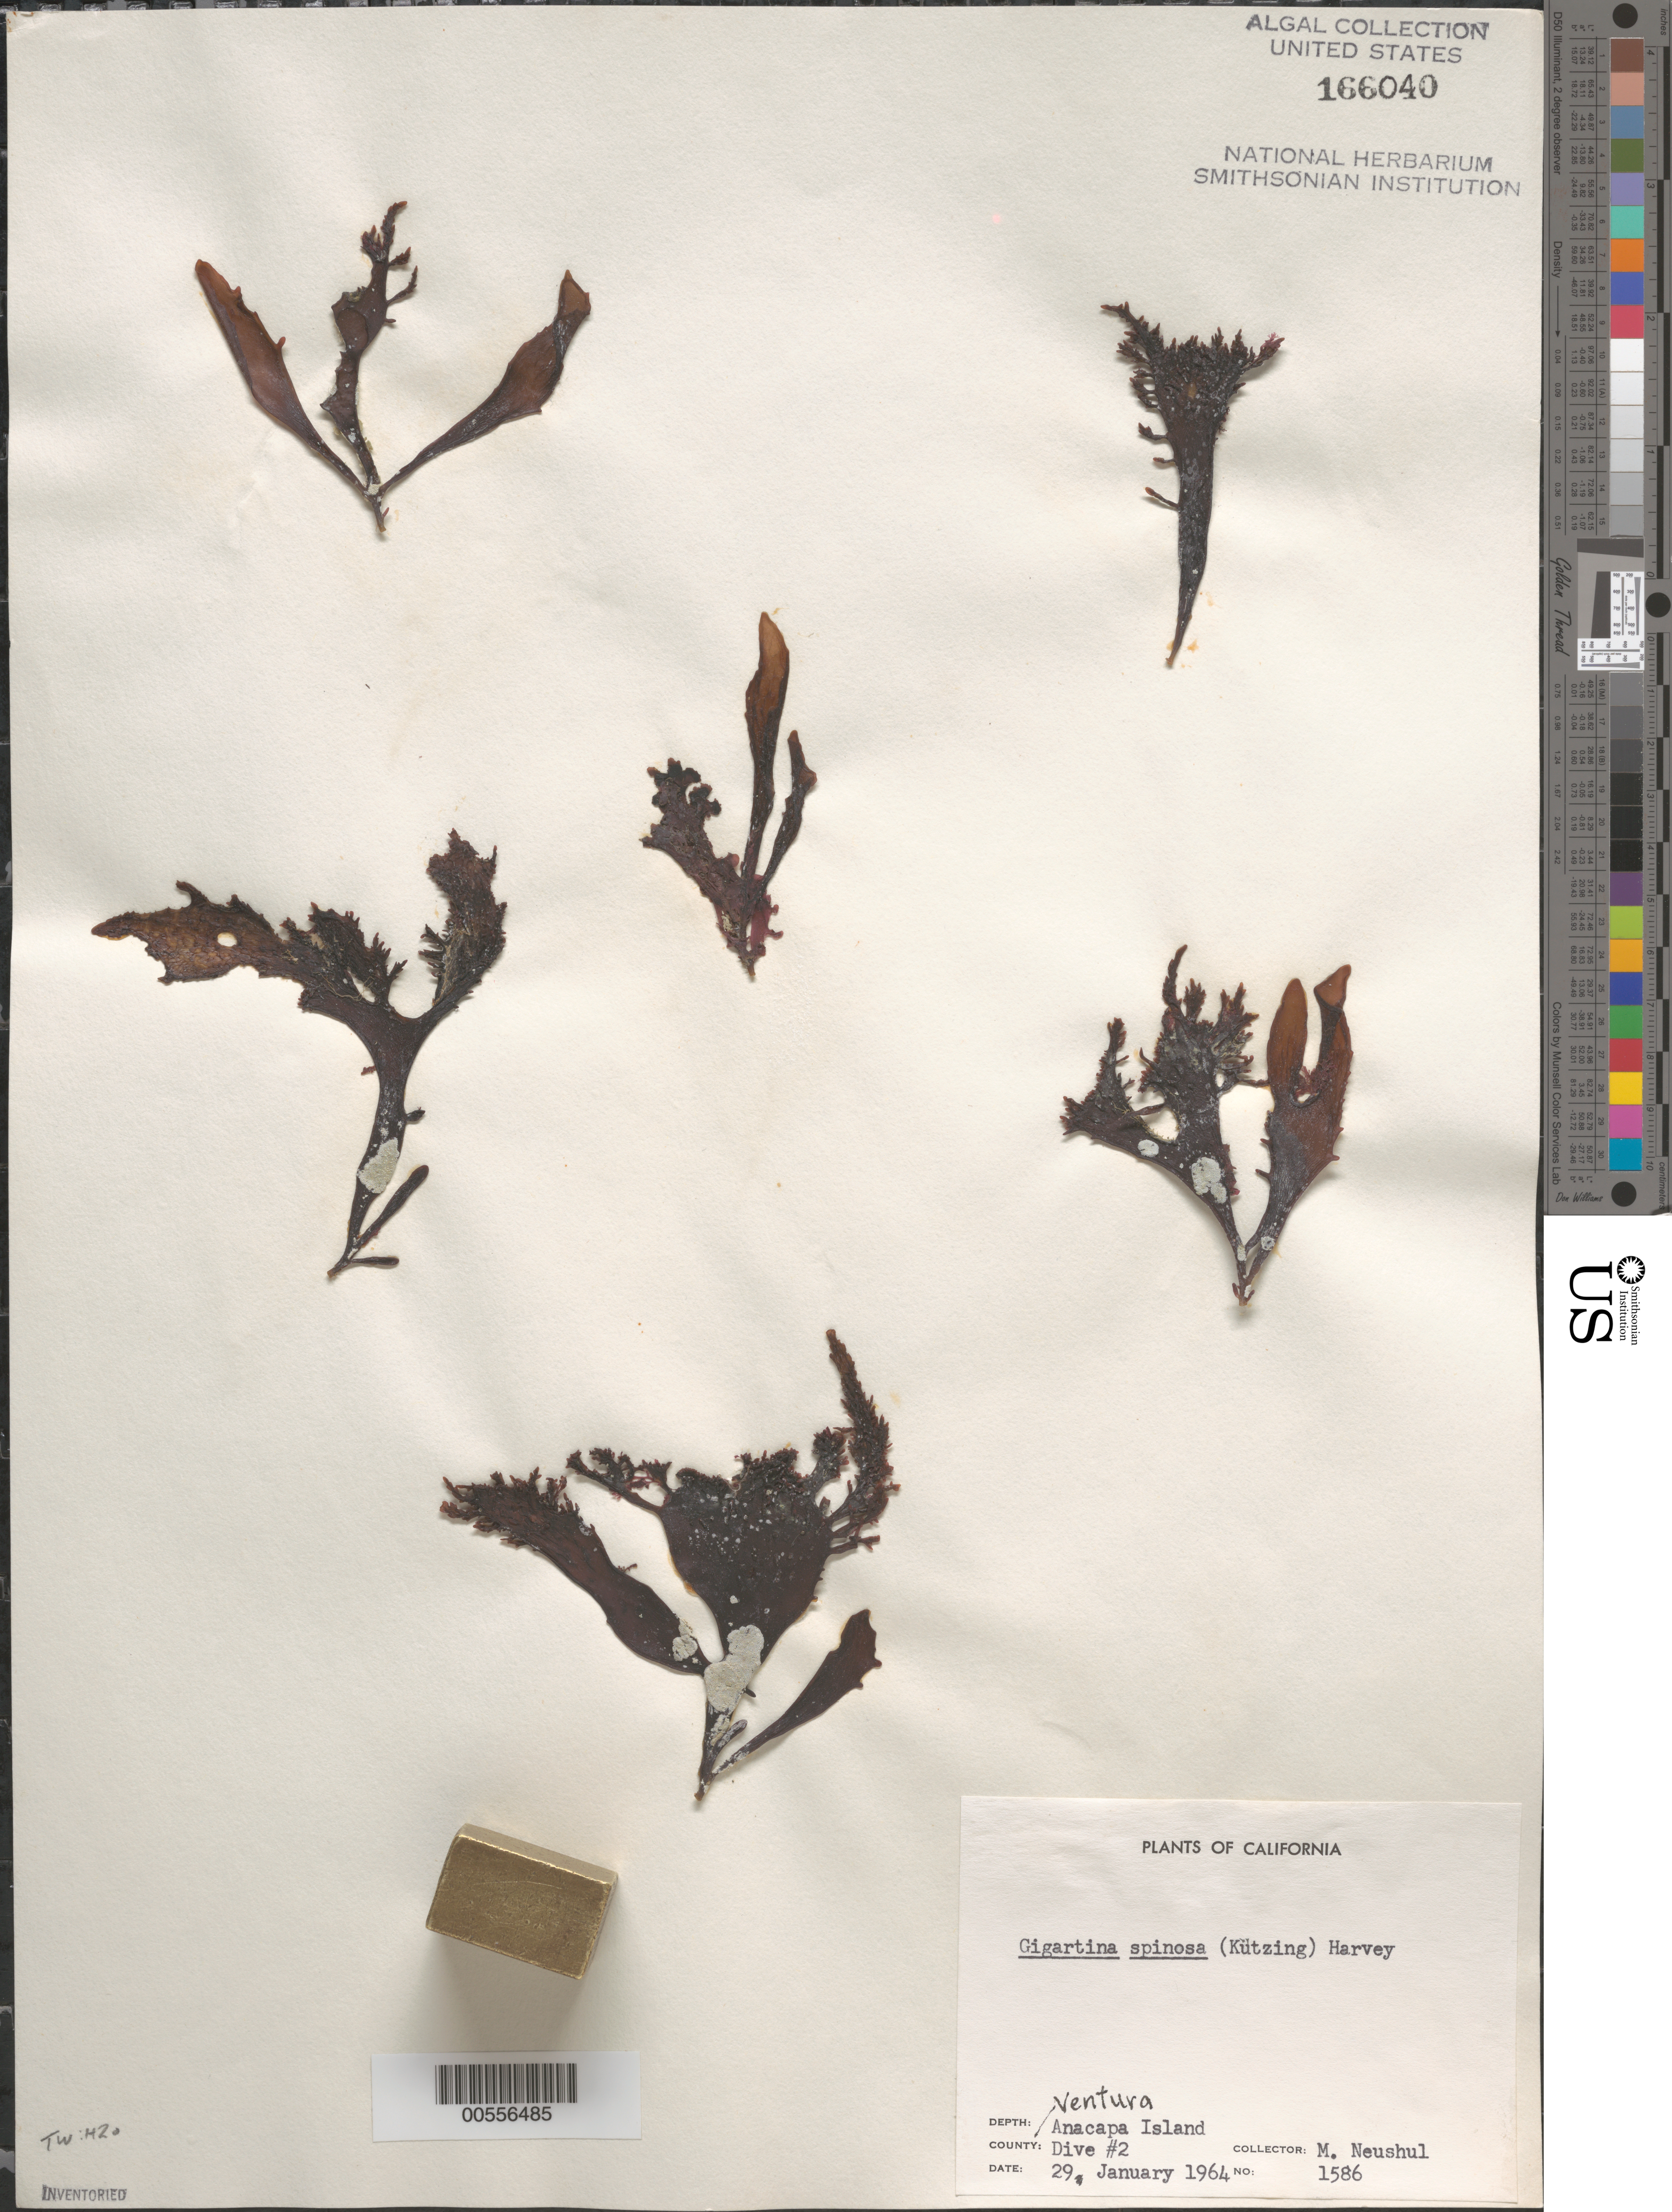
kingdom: Plantae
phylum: Rhodophyta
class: Florideophyceae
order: Gigartinales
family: Gigartinaceae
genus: Chondracanthus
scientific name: Chondracanthus spinosus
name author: (Kütz.) Guiry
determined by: Algae name updating Project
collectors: M. Neushul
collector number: Neushul 1586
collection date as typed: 29 Jan 1964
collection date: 1964-01-29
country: United States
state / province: California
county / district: Ventura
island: Anacapa Island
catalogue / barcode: US 166040